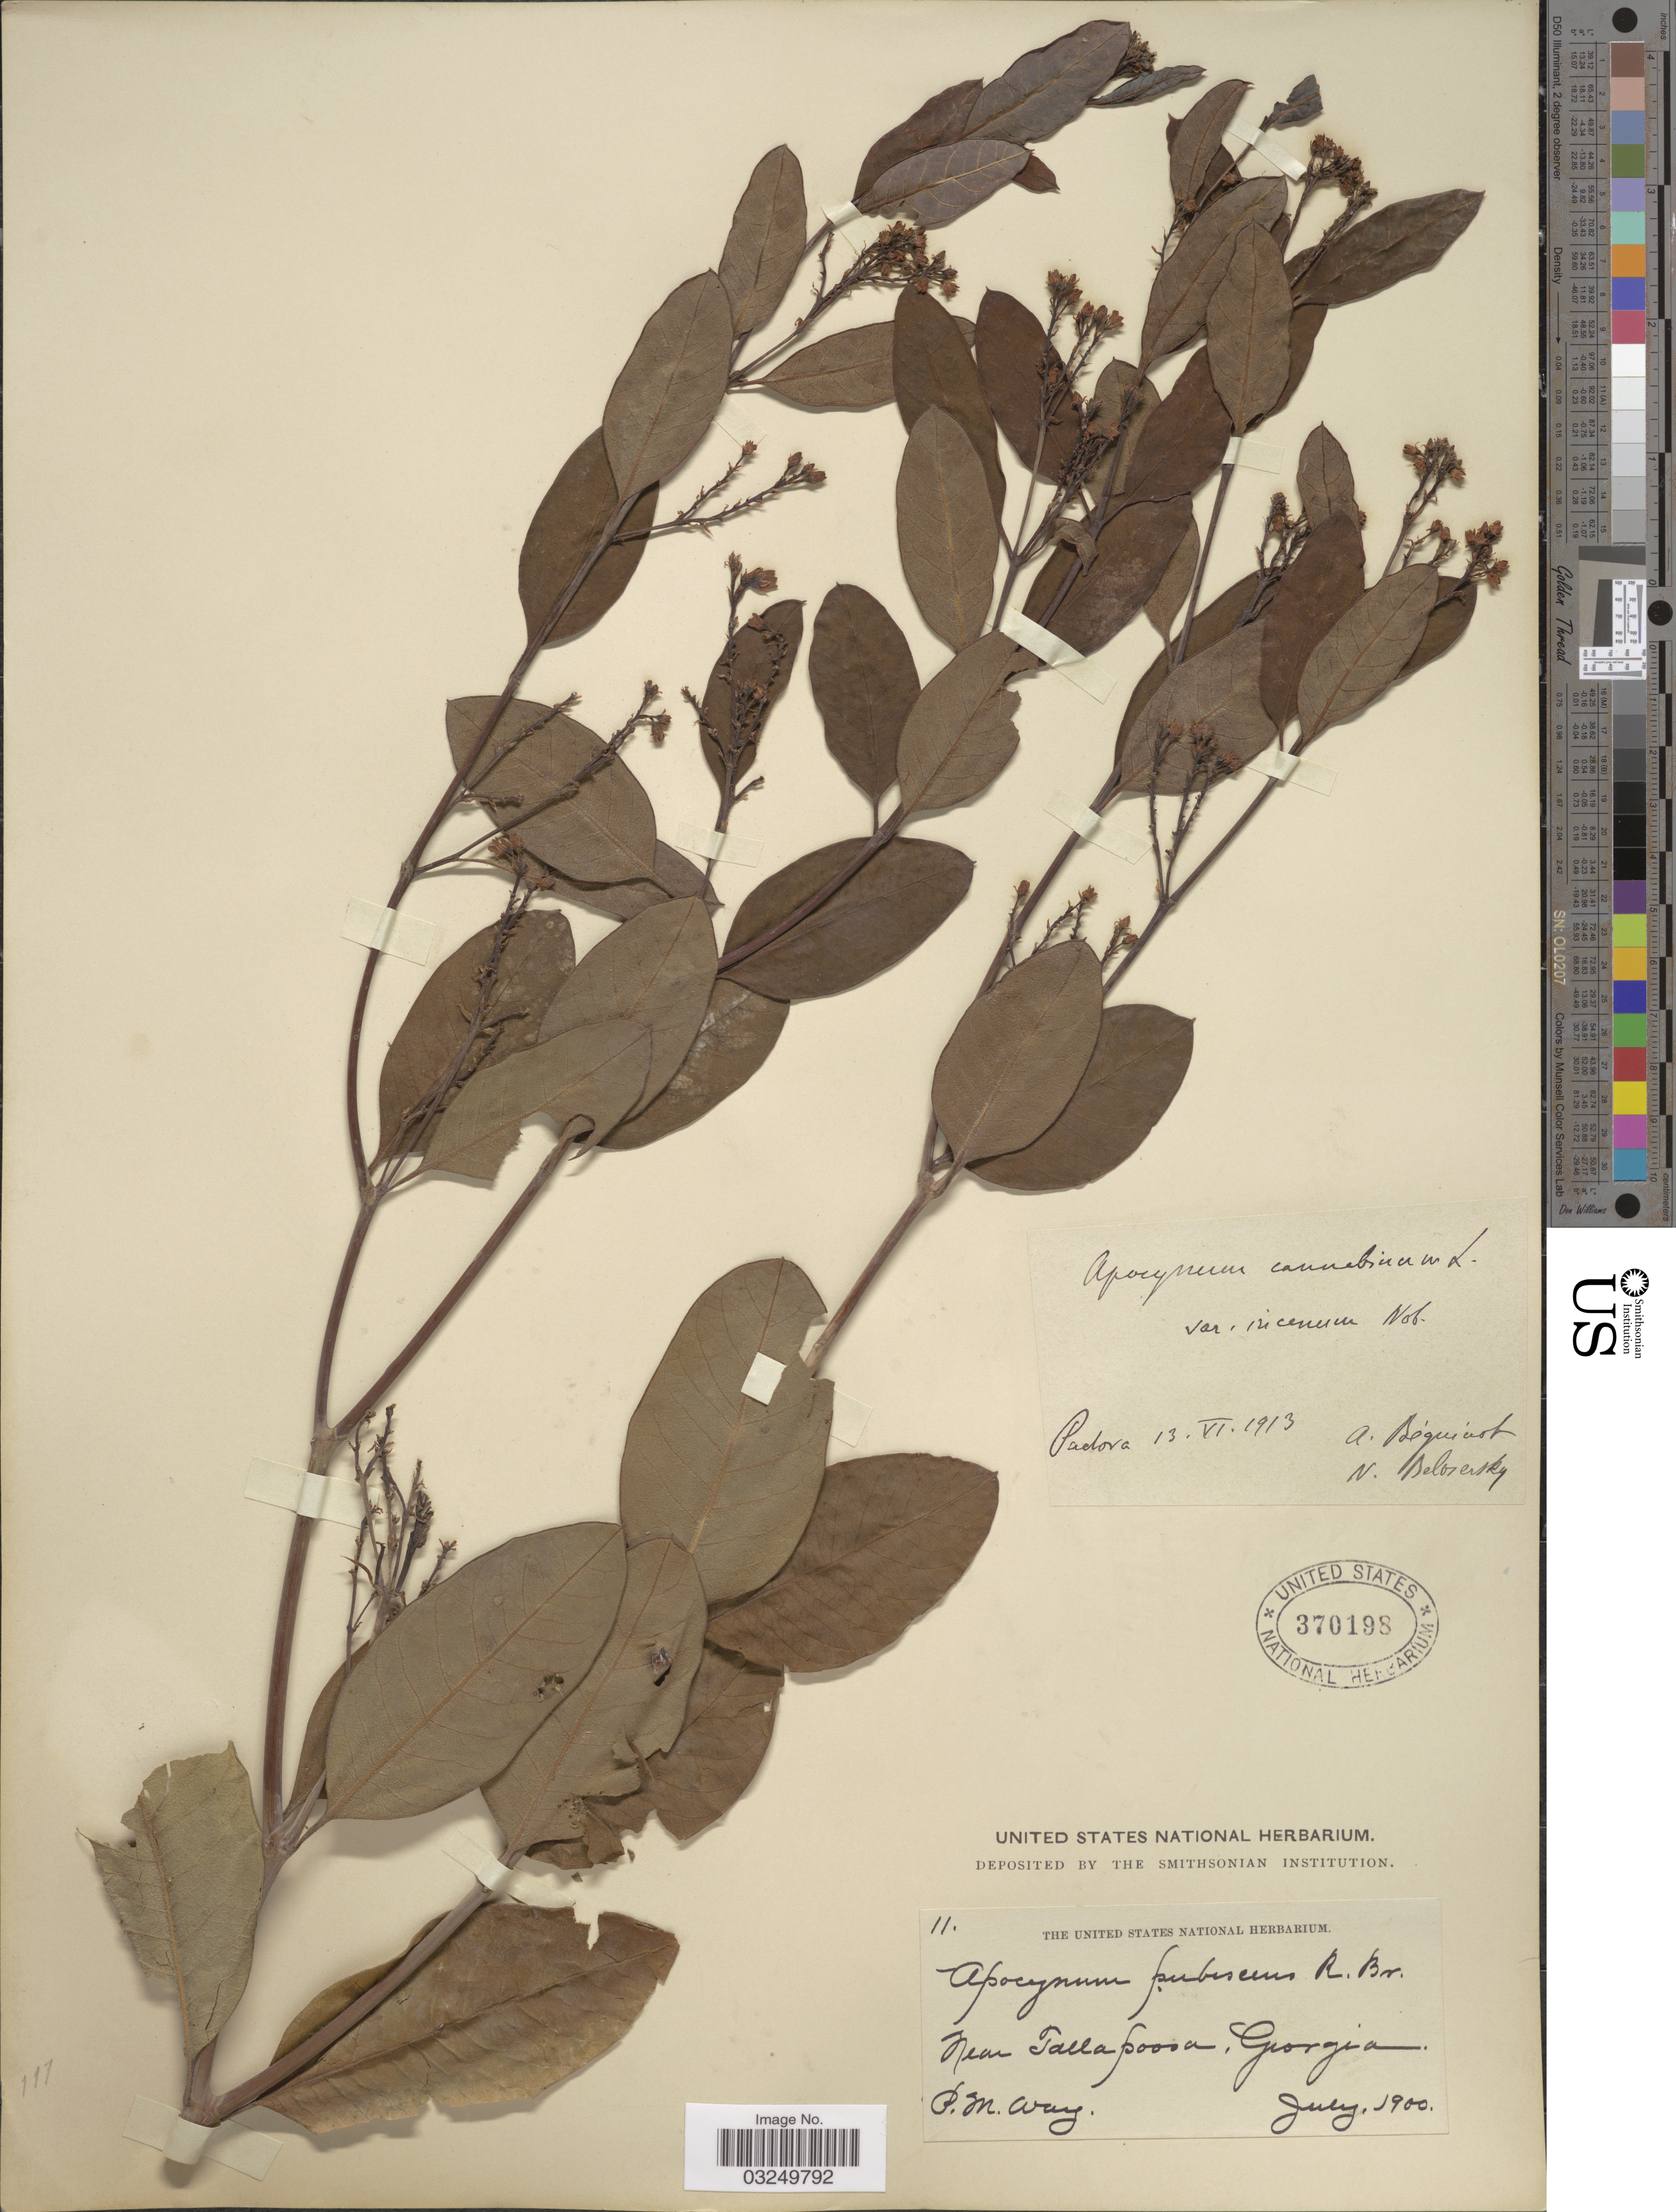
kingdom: Plantae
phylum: Tracheophyta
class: Magnoliopsida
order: Gentianales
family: Apocynaceae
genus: Apocynum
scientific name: Apocynum cannabinum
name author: L.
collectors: P. Way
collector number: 11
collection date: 1900-07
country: United States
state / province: Georgia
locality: Near Tallapoosa.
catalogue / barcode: US 370198